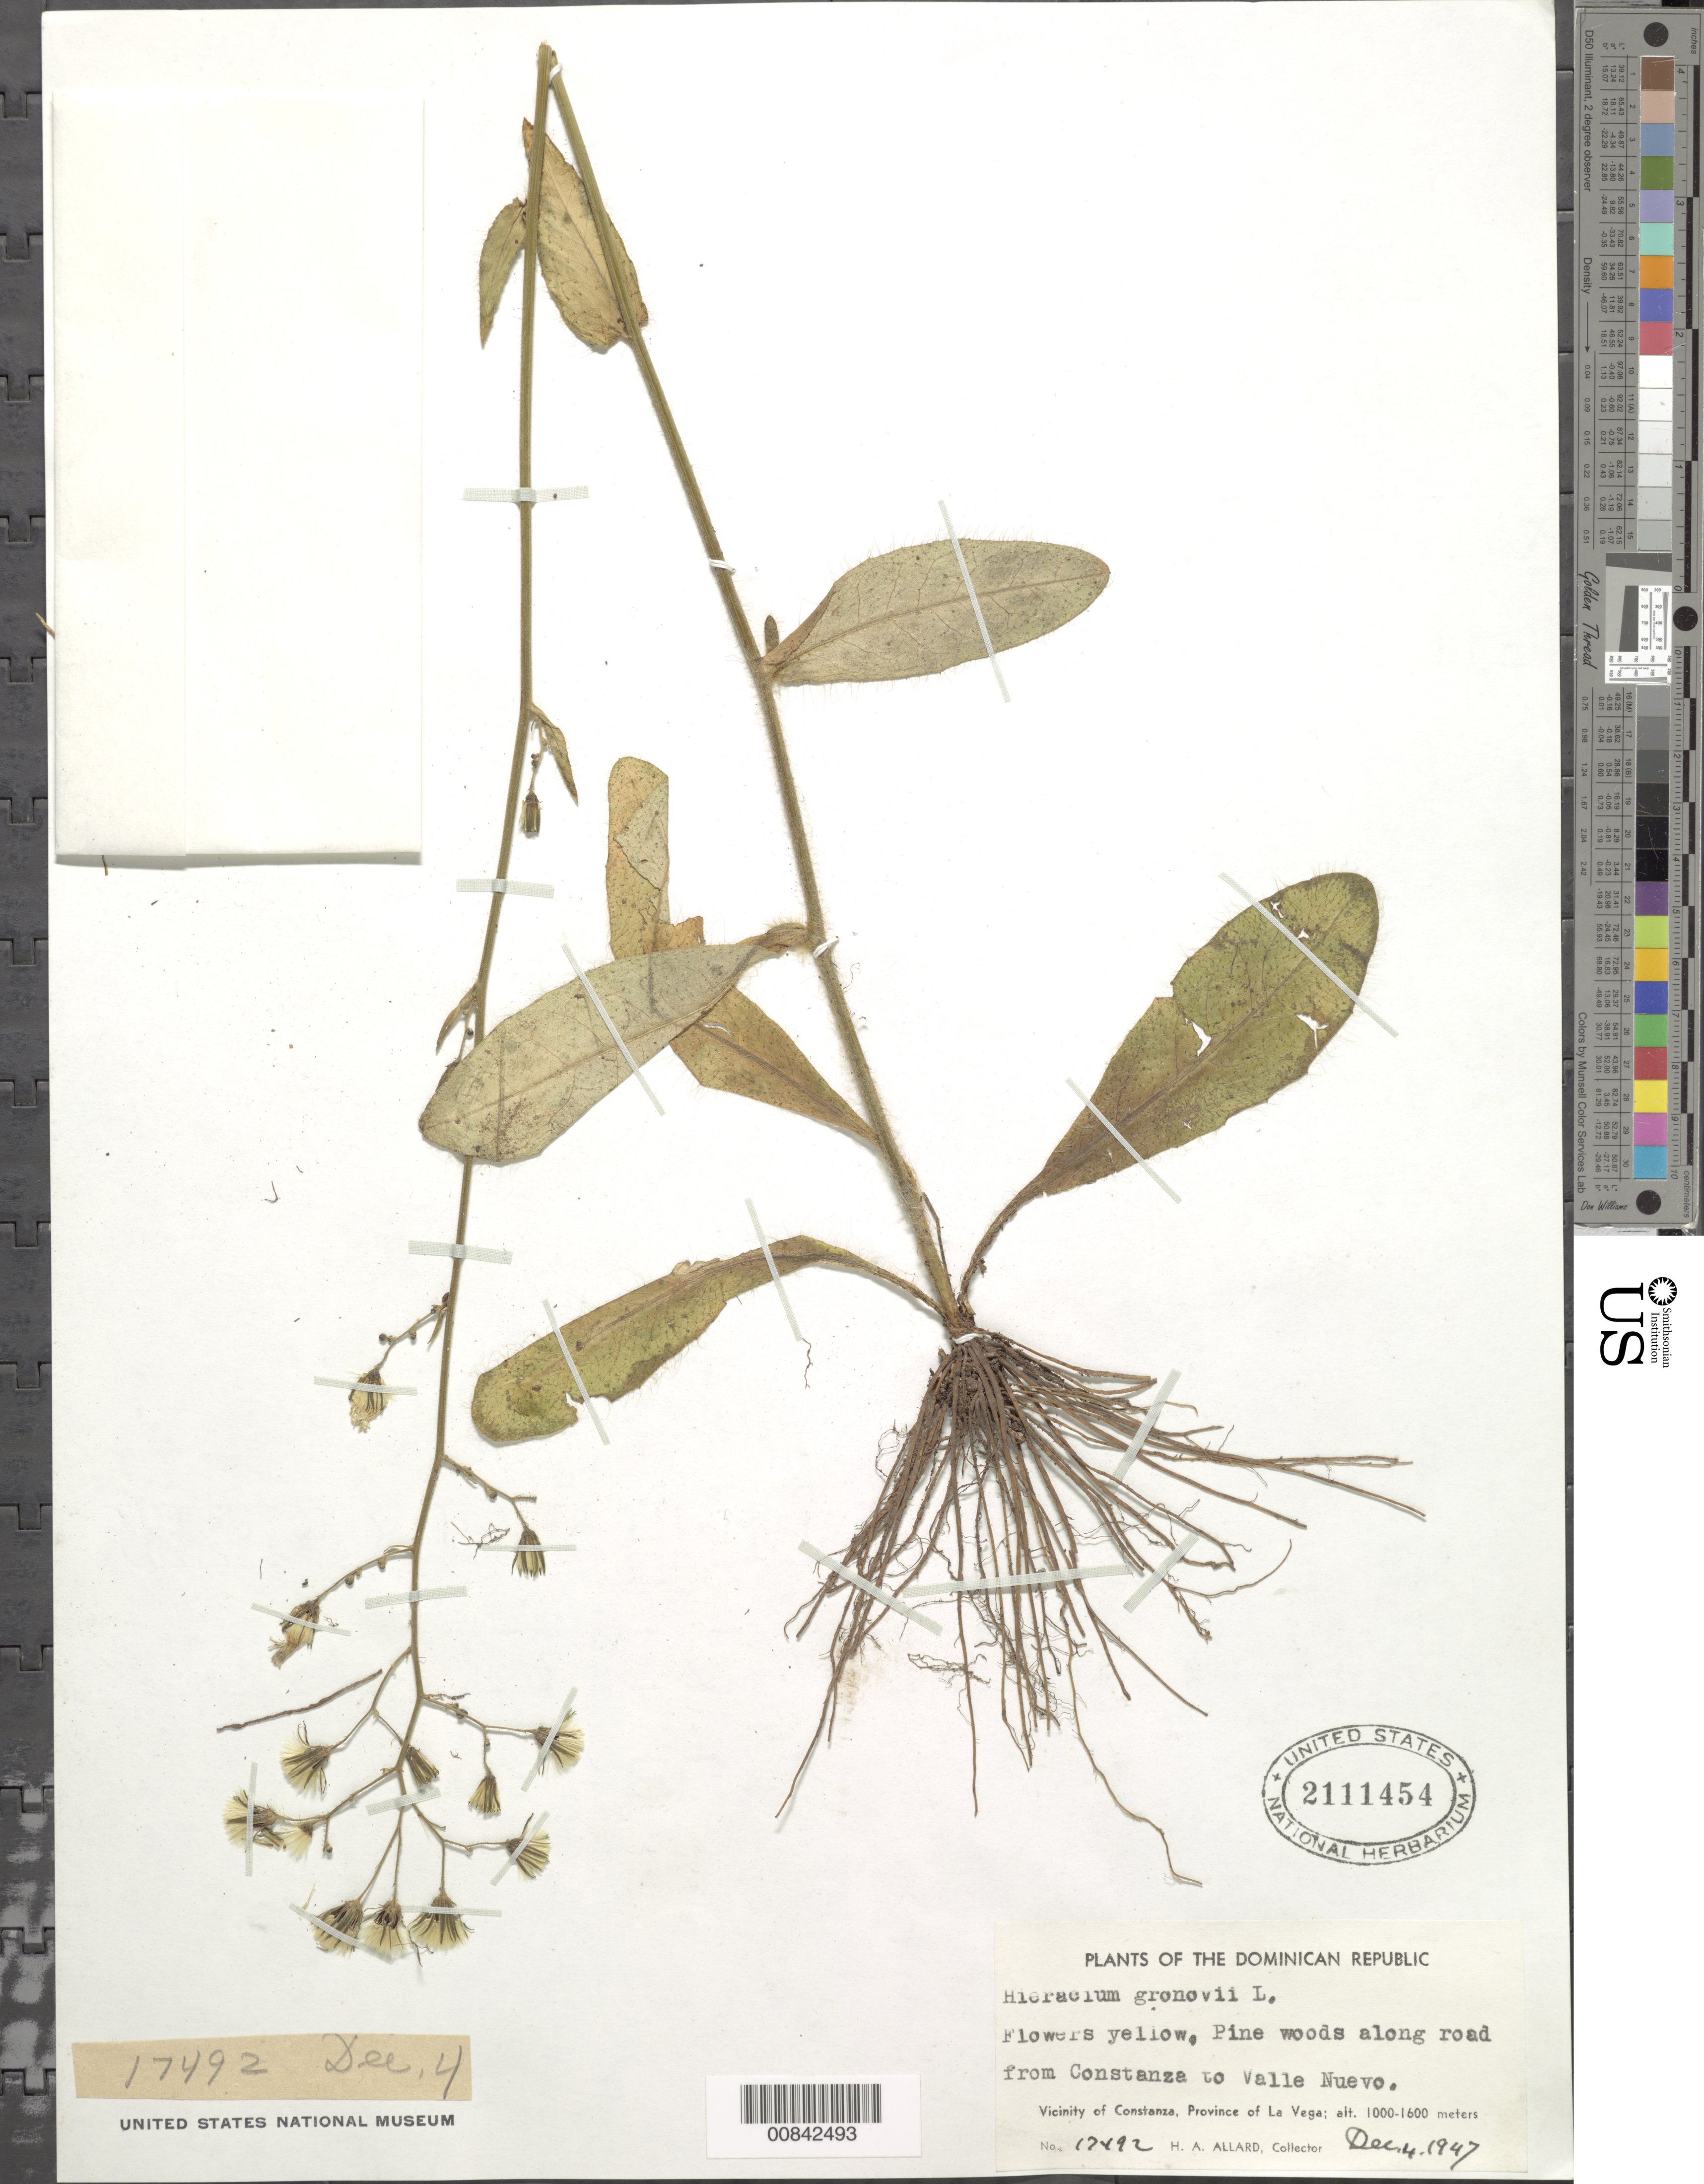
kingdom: Plantae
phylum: Tracheophyta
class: Magnoliopsida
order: Asterales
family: Asteraceae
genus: Hieracium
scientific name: Hieracium gronovii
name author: L.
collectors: H. A. Allard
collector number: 17492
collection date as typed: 04 Dec 1947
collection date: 1947-12-04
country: Dominican Republic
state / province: La Vega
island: Hispaniola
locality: Vicinity of Constanza, along road from Constanza to Valle Nuevo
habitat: Pine woods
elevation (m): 1000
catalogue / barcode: US 2111454